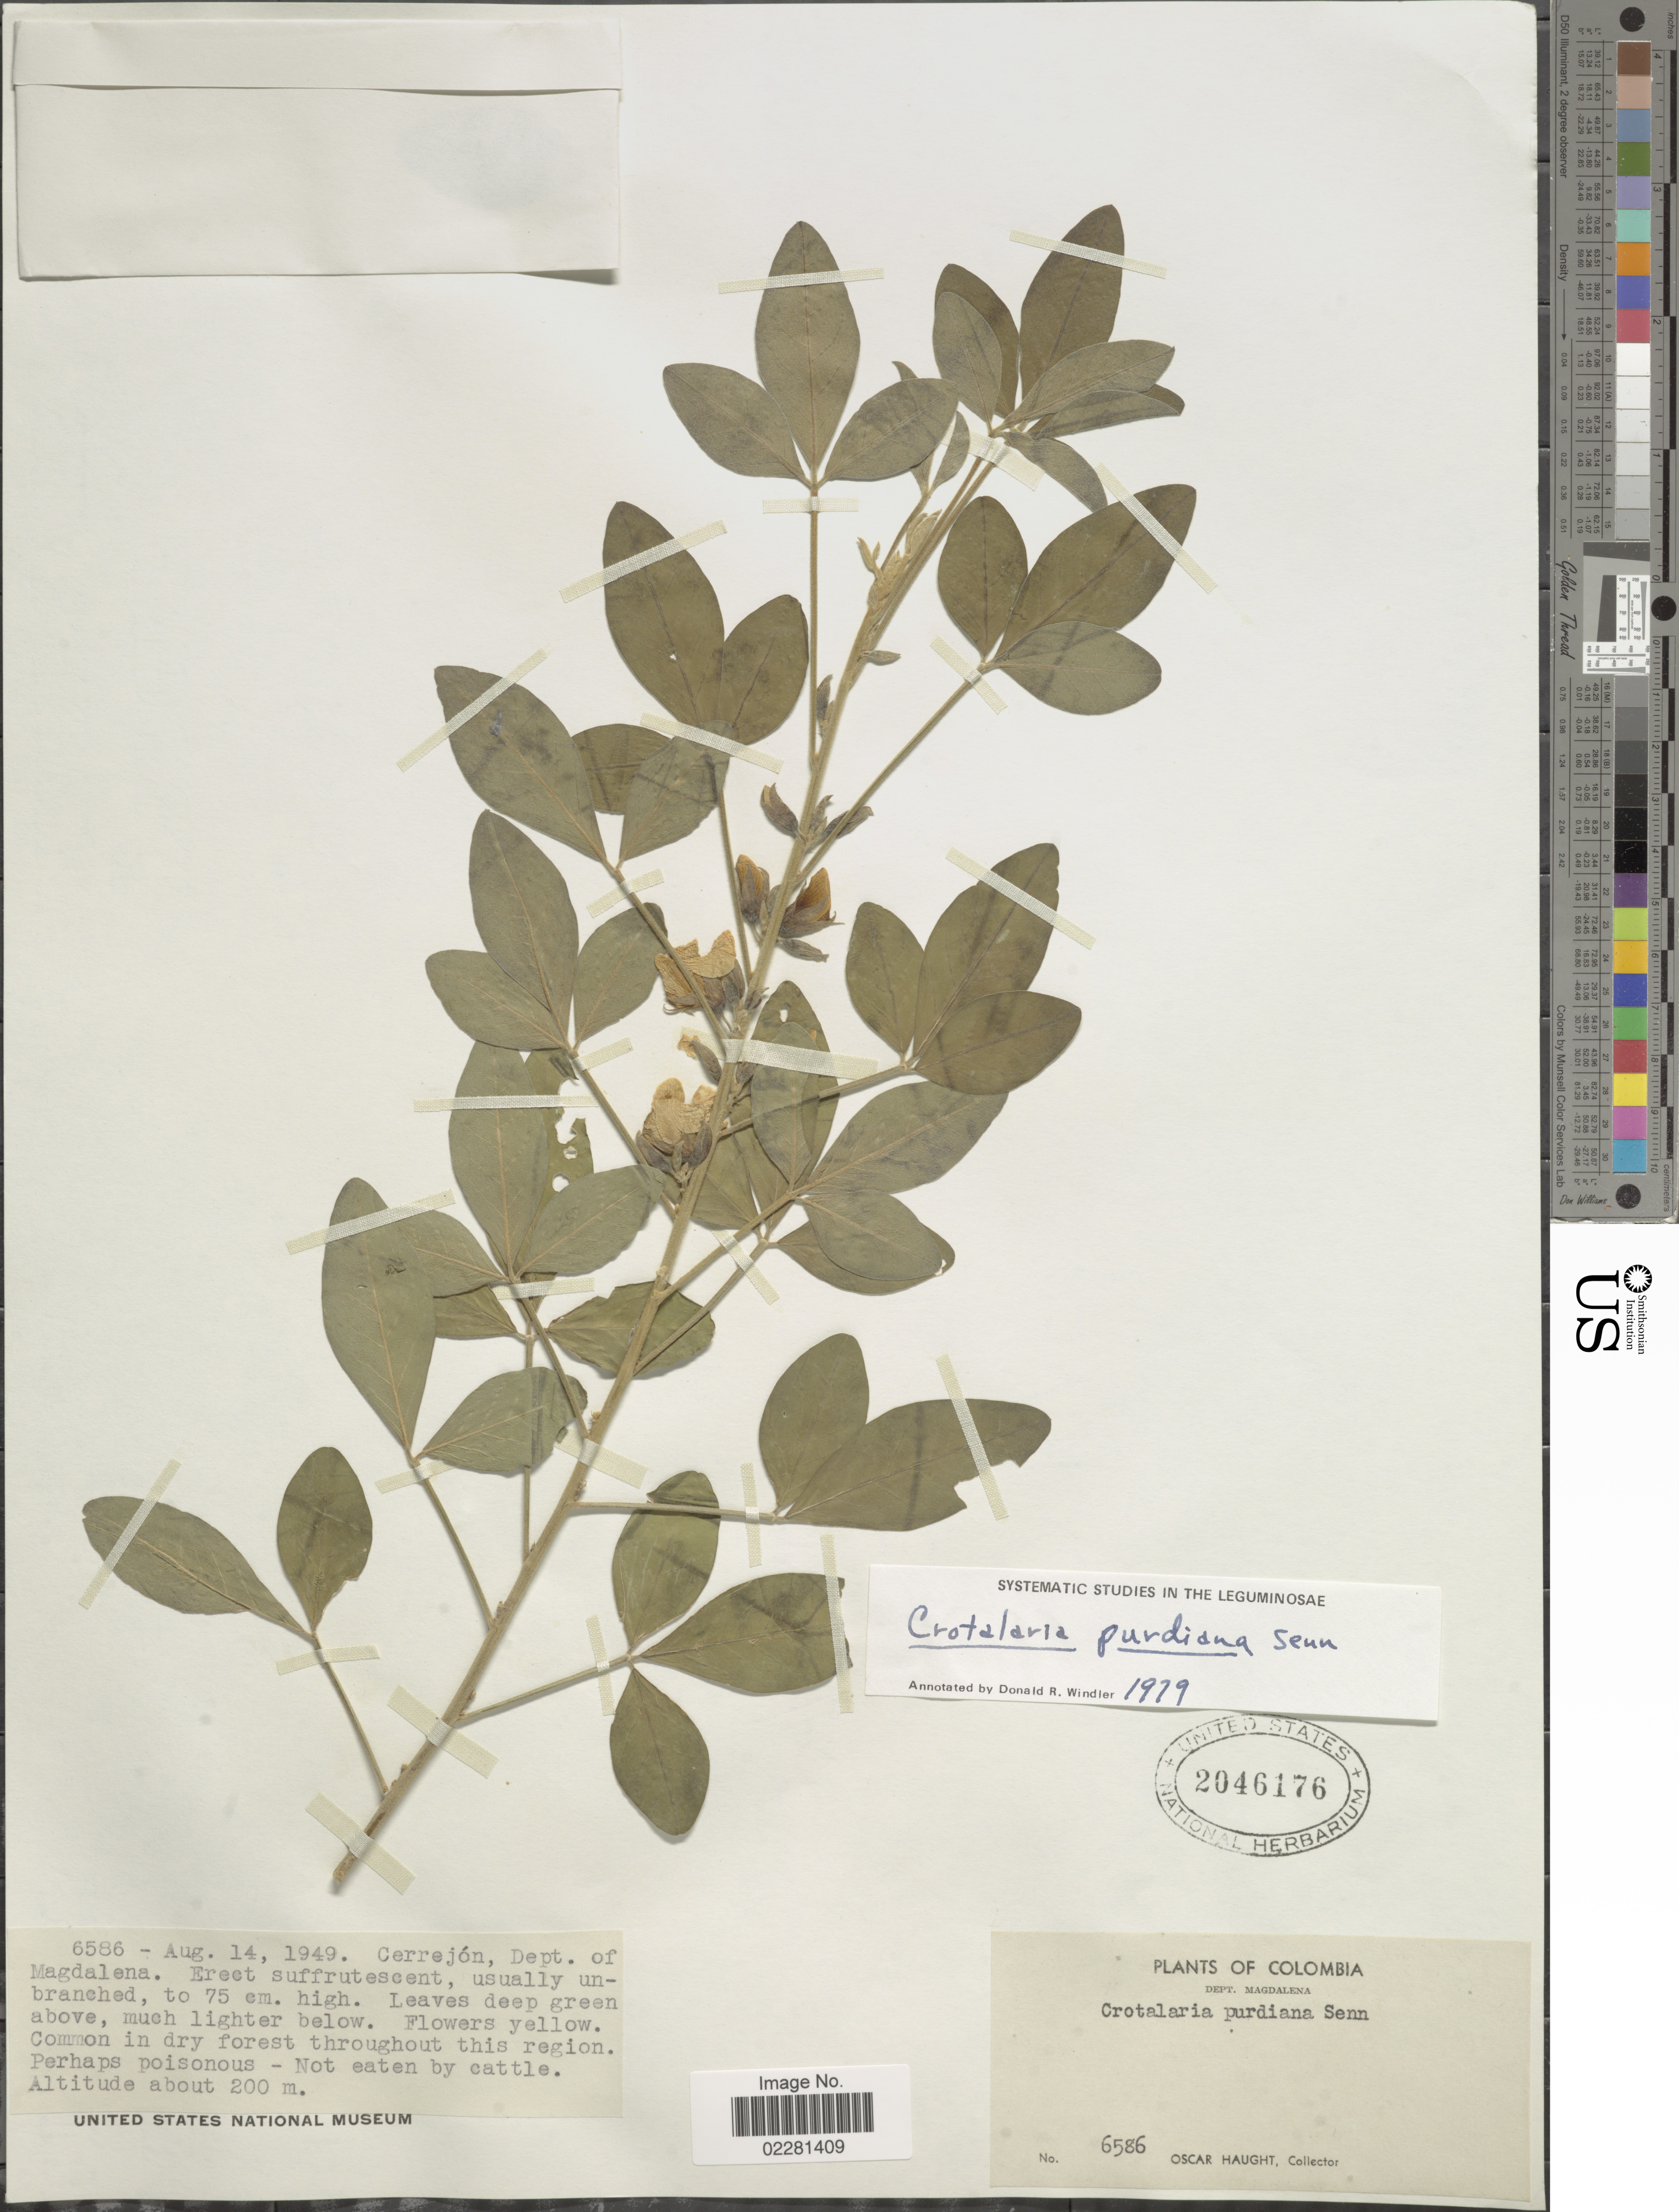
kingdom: Plantae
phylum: Tracheophyta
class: Magnoliopsida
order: Fabales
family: Fabaceae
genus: Crotalaria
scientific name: Crotalaria purdiana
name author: H. Senn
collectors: O. Haught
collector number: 6586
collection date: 1949-08-14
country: Colombia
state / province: Magdalena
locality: Cerrejon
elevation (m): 200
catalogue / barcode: US 2046176